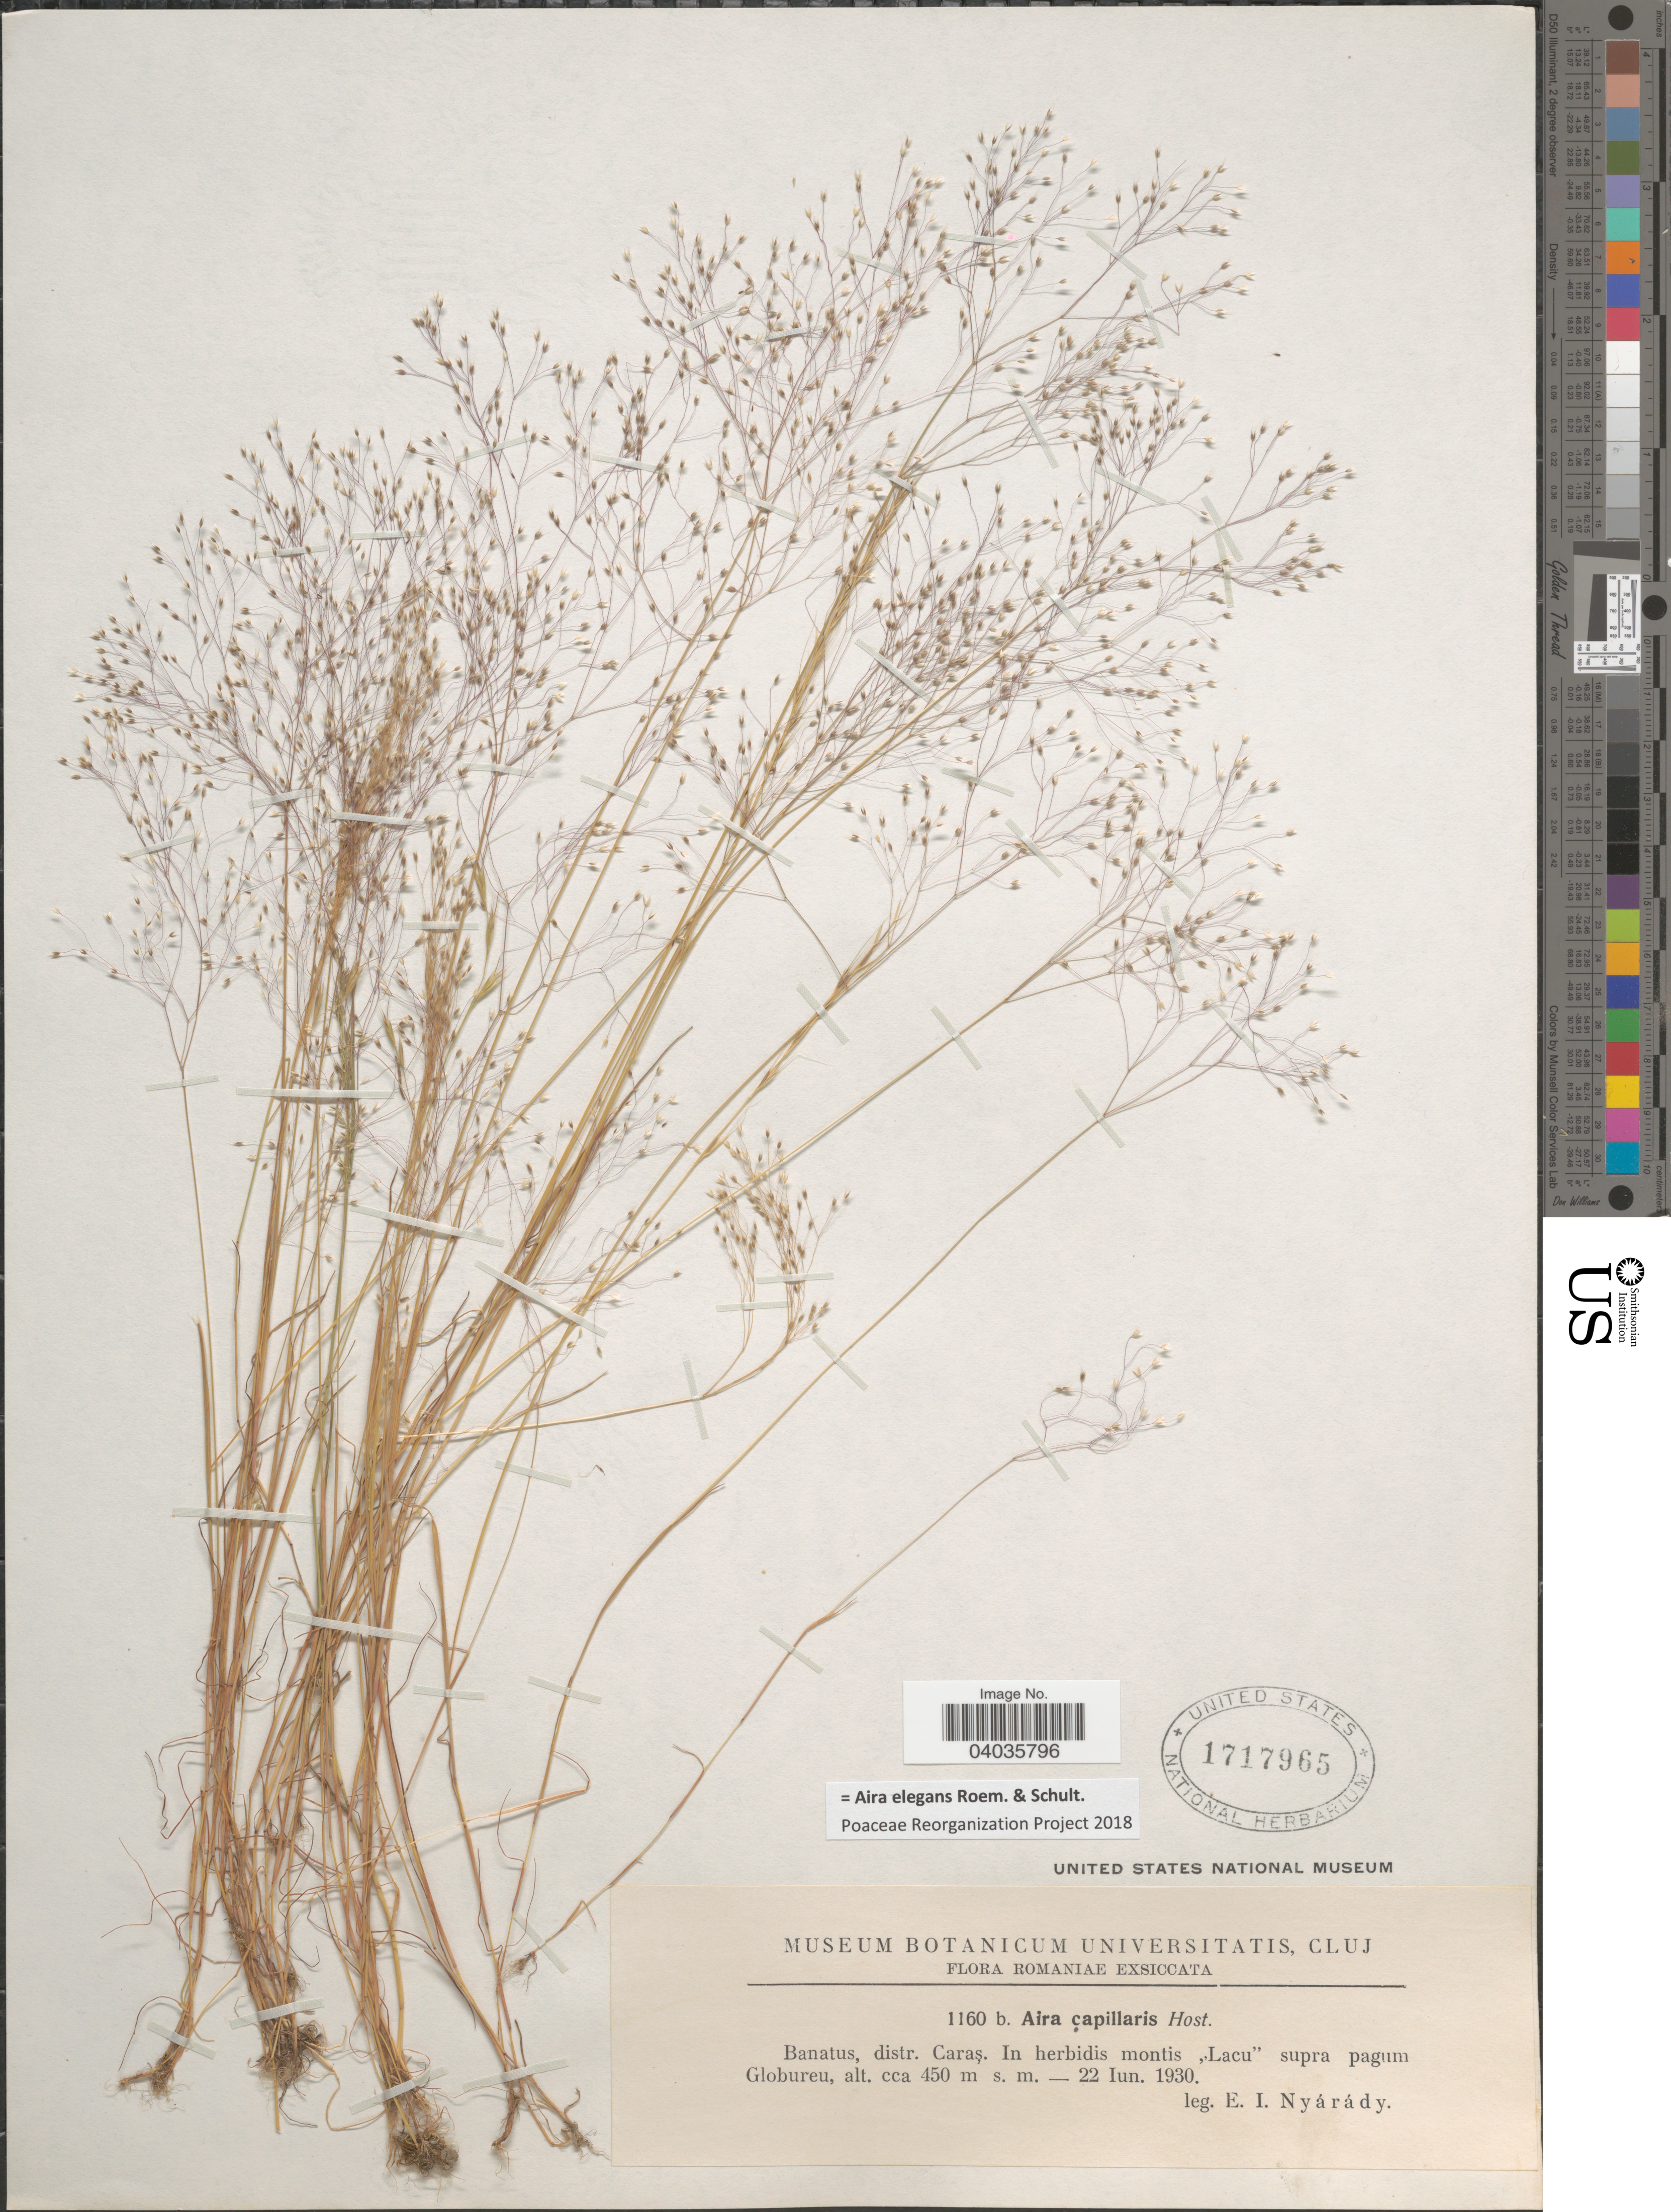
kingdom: Plantae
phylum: Tracheophyta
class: Liliopsida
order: Poales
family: Poaceae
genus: Aira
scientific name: Aira elegans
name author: L.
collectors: E. Nyárády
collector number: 1160b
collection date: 1930-06-22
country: Romania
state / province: Caras-Severin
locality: Romaniae. Banatus, distr. Caraş. In herbidis montis "Lacu" supra pagum Globureu.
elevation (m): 450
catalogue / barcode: US 1717965